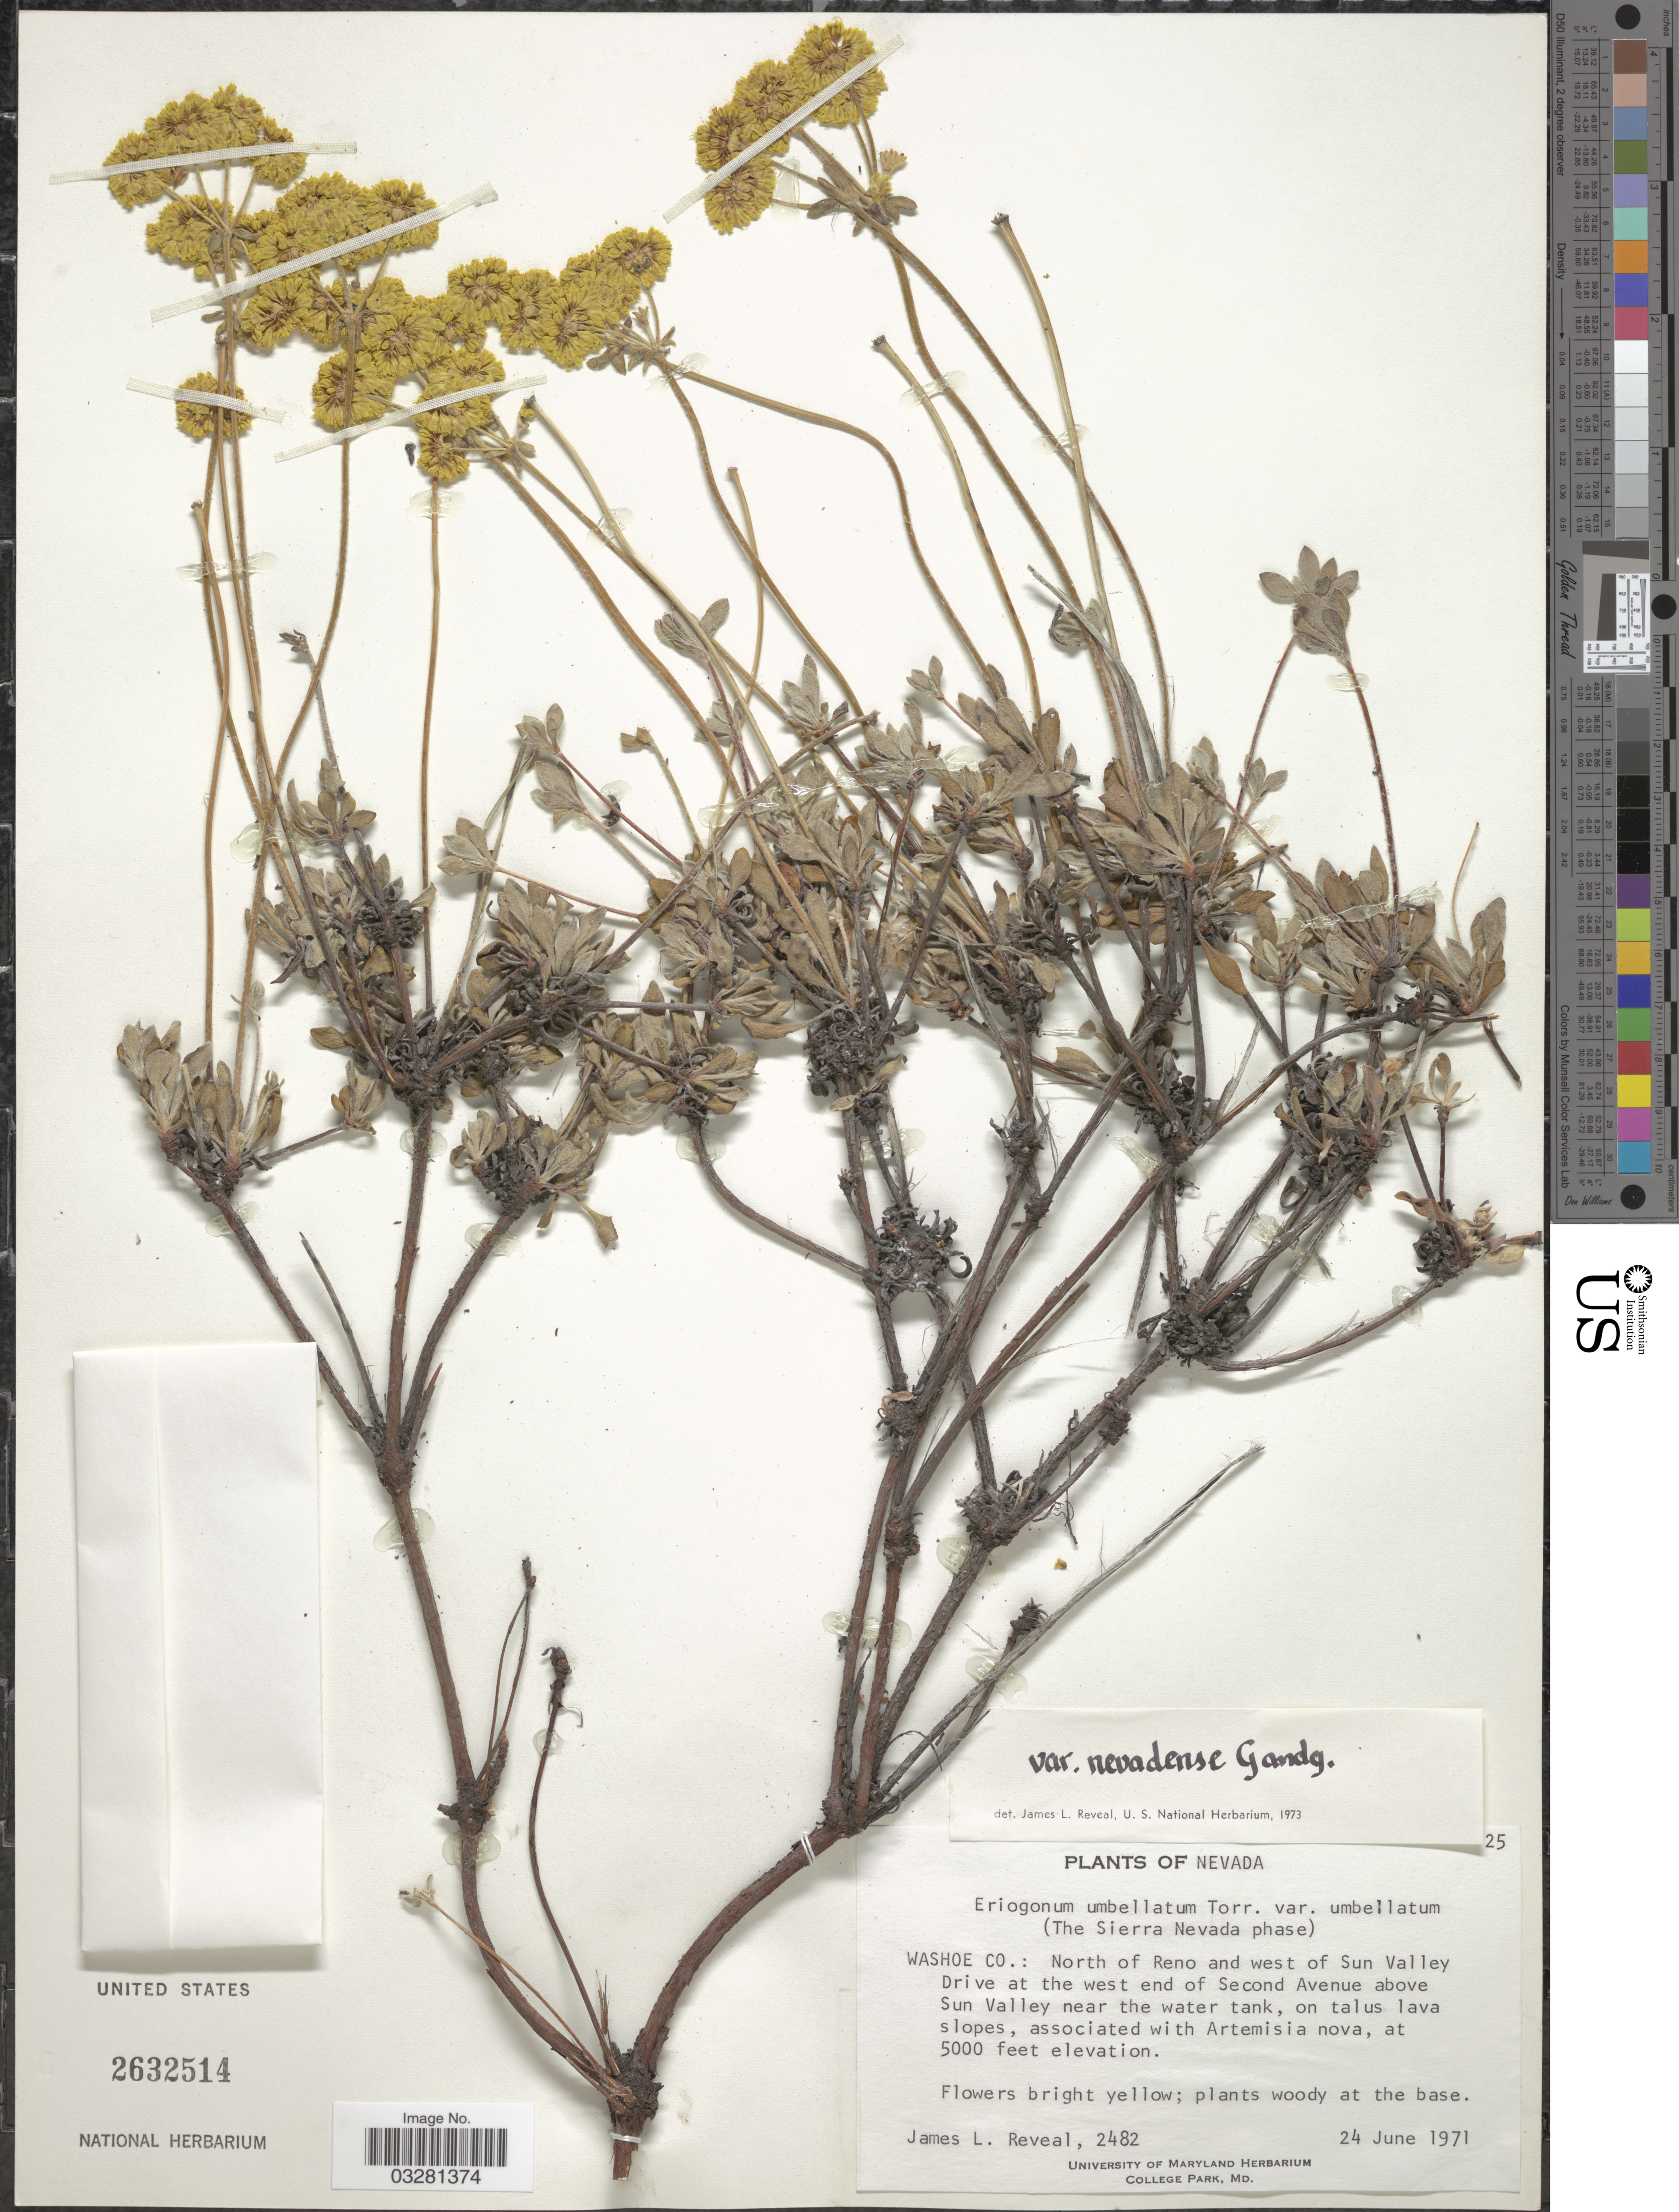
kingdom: Plantae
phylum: Tracheophyta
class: Magnoliopsida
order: Caryophyllales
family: Polygonaceae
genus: Eriogonum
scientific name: Eriogonum umbellatum var. umbellatum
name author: Torr.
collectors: J. L. Reveal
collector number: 2482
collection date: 1971-06-24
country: United States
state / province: Nevada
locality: Washoe Co.: North of Reno and west of Sun Valley Drive at the west end of Second Avenue above Sun Valley near the water tank.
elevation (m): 1524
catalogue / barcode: US 2632514